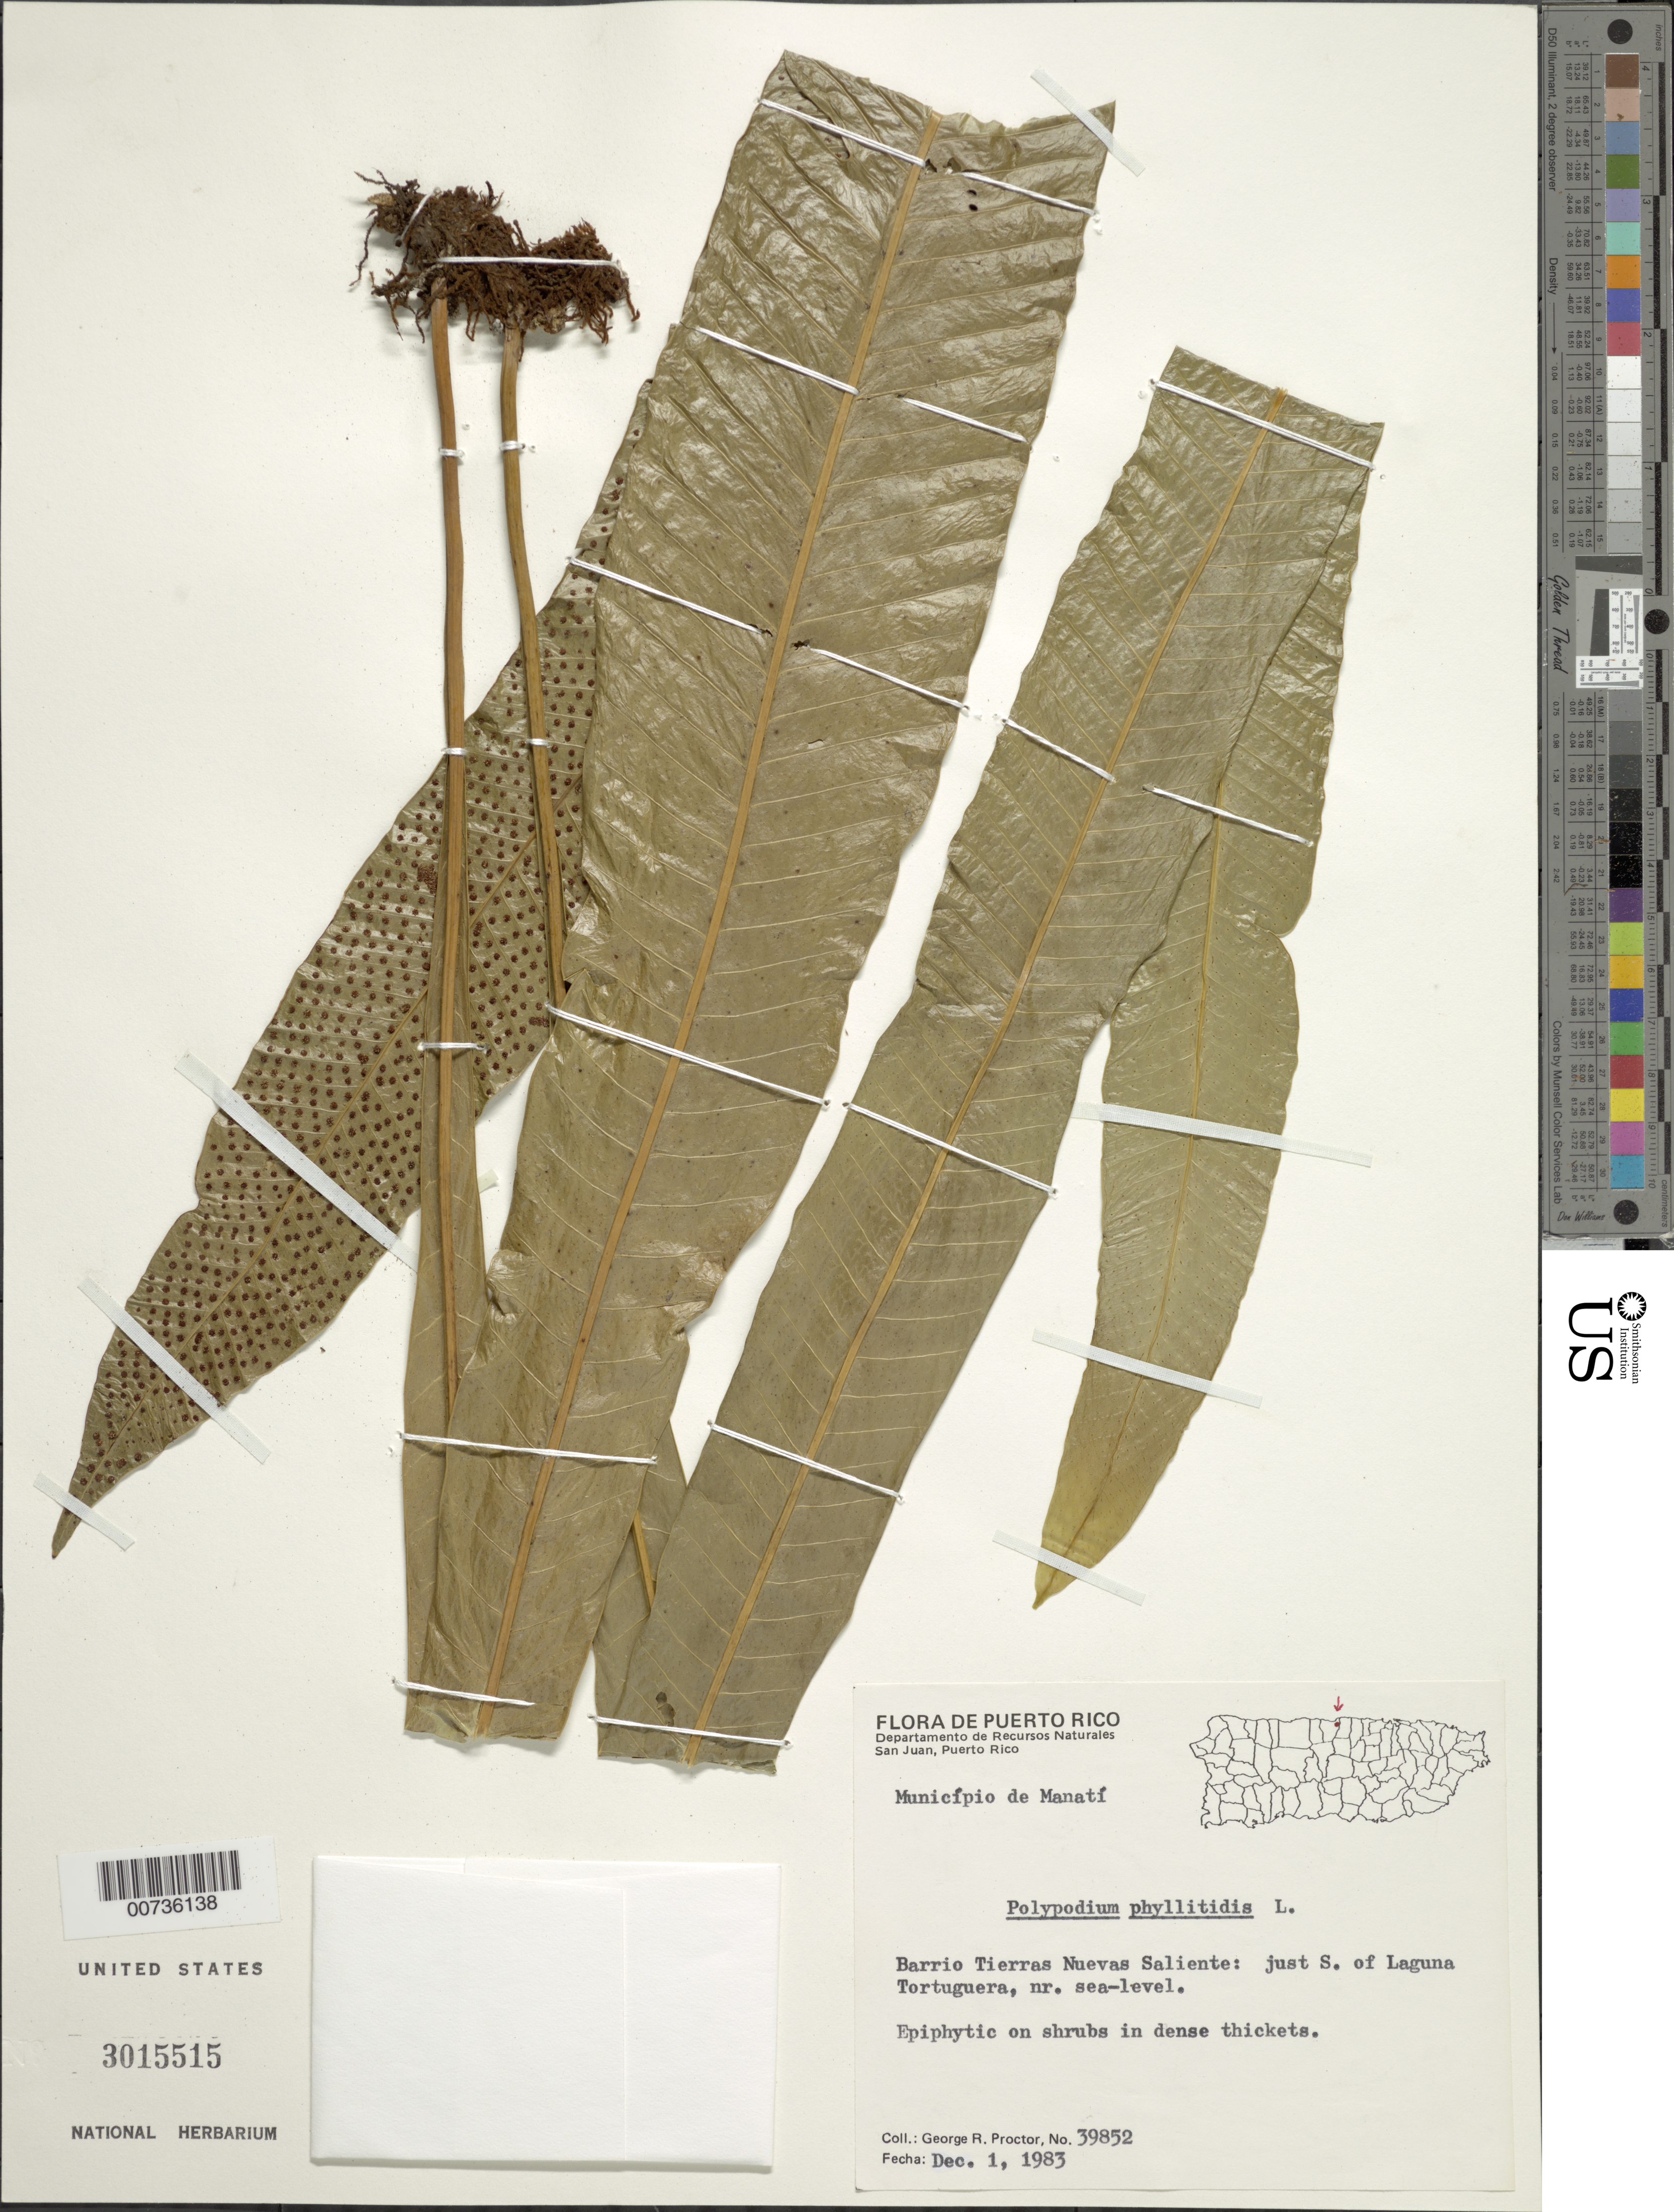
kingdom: Plantae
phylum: Tracheophyta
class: Polypodiopsida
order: Polypodiales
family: Polypodiaceae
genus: Campyloneurum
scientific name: Campyloneurum phyllitidis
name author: (L.) C. Presl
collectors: G. R. Proctor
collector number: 39852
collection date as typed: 01 Dec 1983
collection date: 1983-12-01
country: Puerto Rico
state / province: Manatí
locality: Mun. Manati. Barrio Tierras Saliente: just S. of Laguna Tortuguera, nr. sea-level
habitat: Epiphytic on chrubs in dense thickets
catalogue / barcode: US 3015515